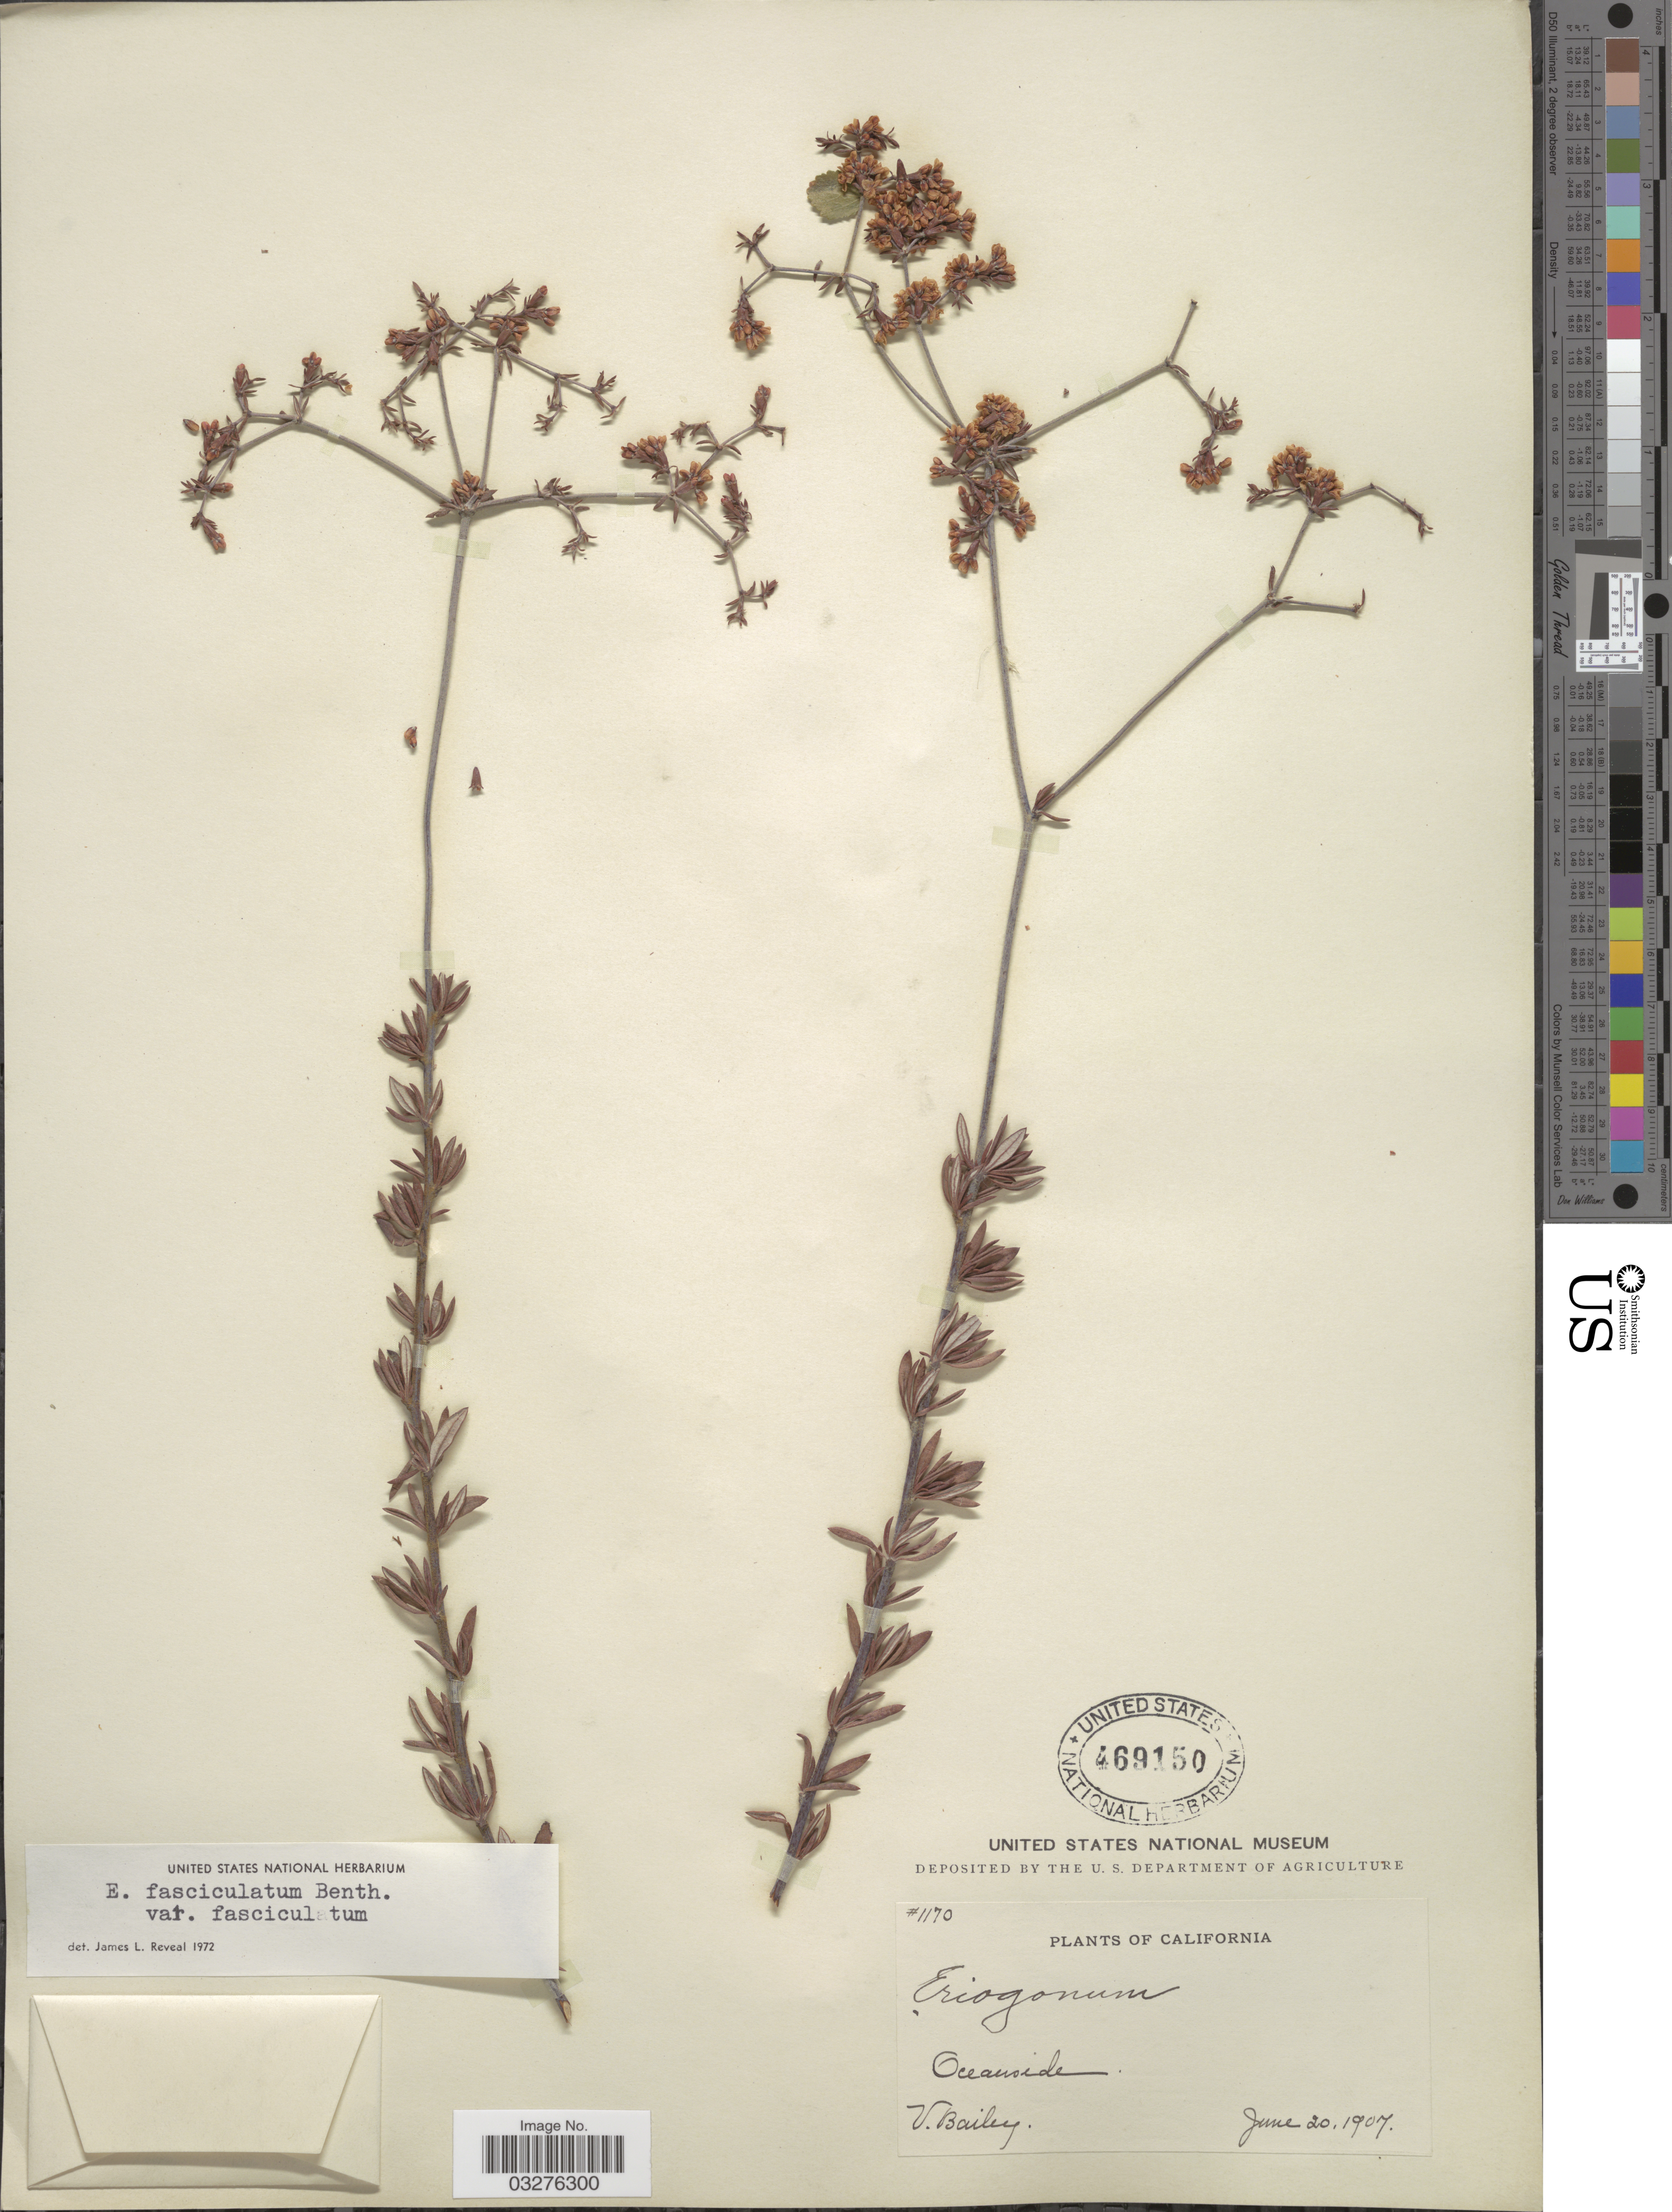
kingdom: Plantae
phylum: Tracheophyta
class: Magnoliopsida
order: Caryophyllales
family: Polygonaceae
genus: Eriogonum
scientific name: Eriogonum fasciculatum var. fasciculatum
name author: Benth.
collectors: V. L. Bailey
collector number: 1170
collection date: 1907-06-20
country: United States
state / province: California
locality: Oceanside.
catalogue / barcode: US 469150